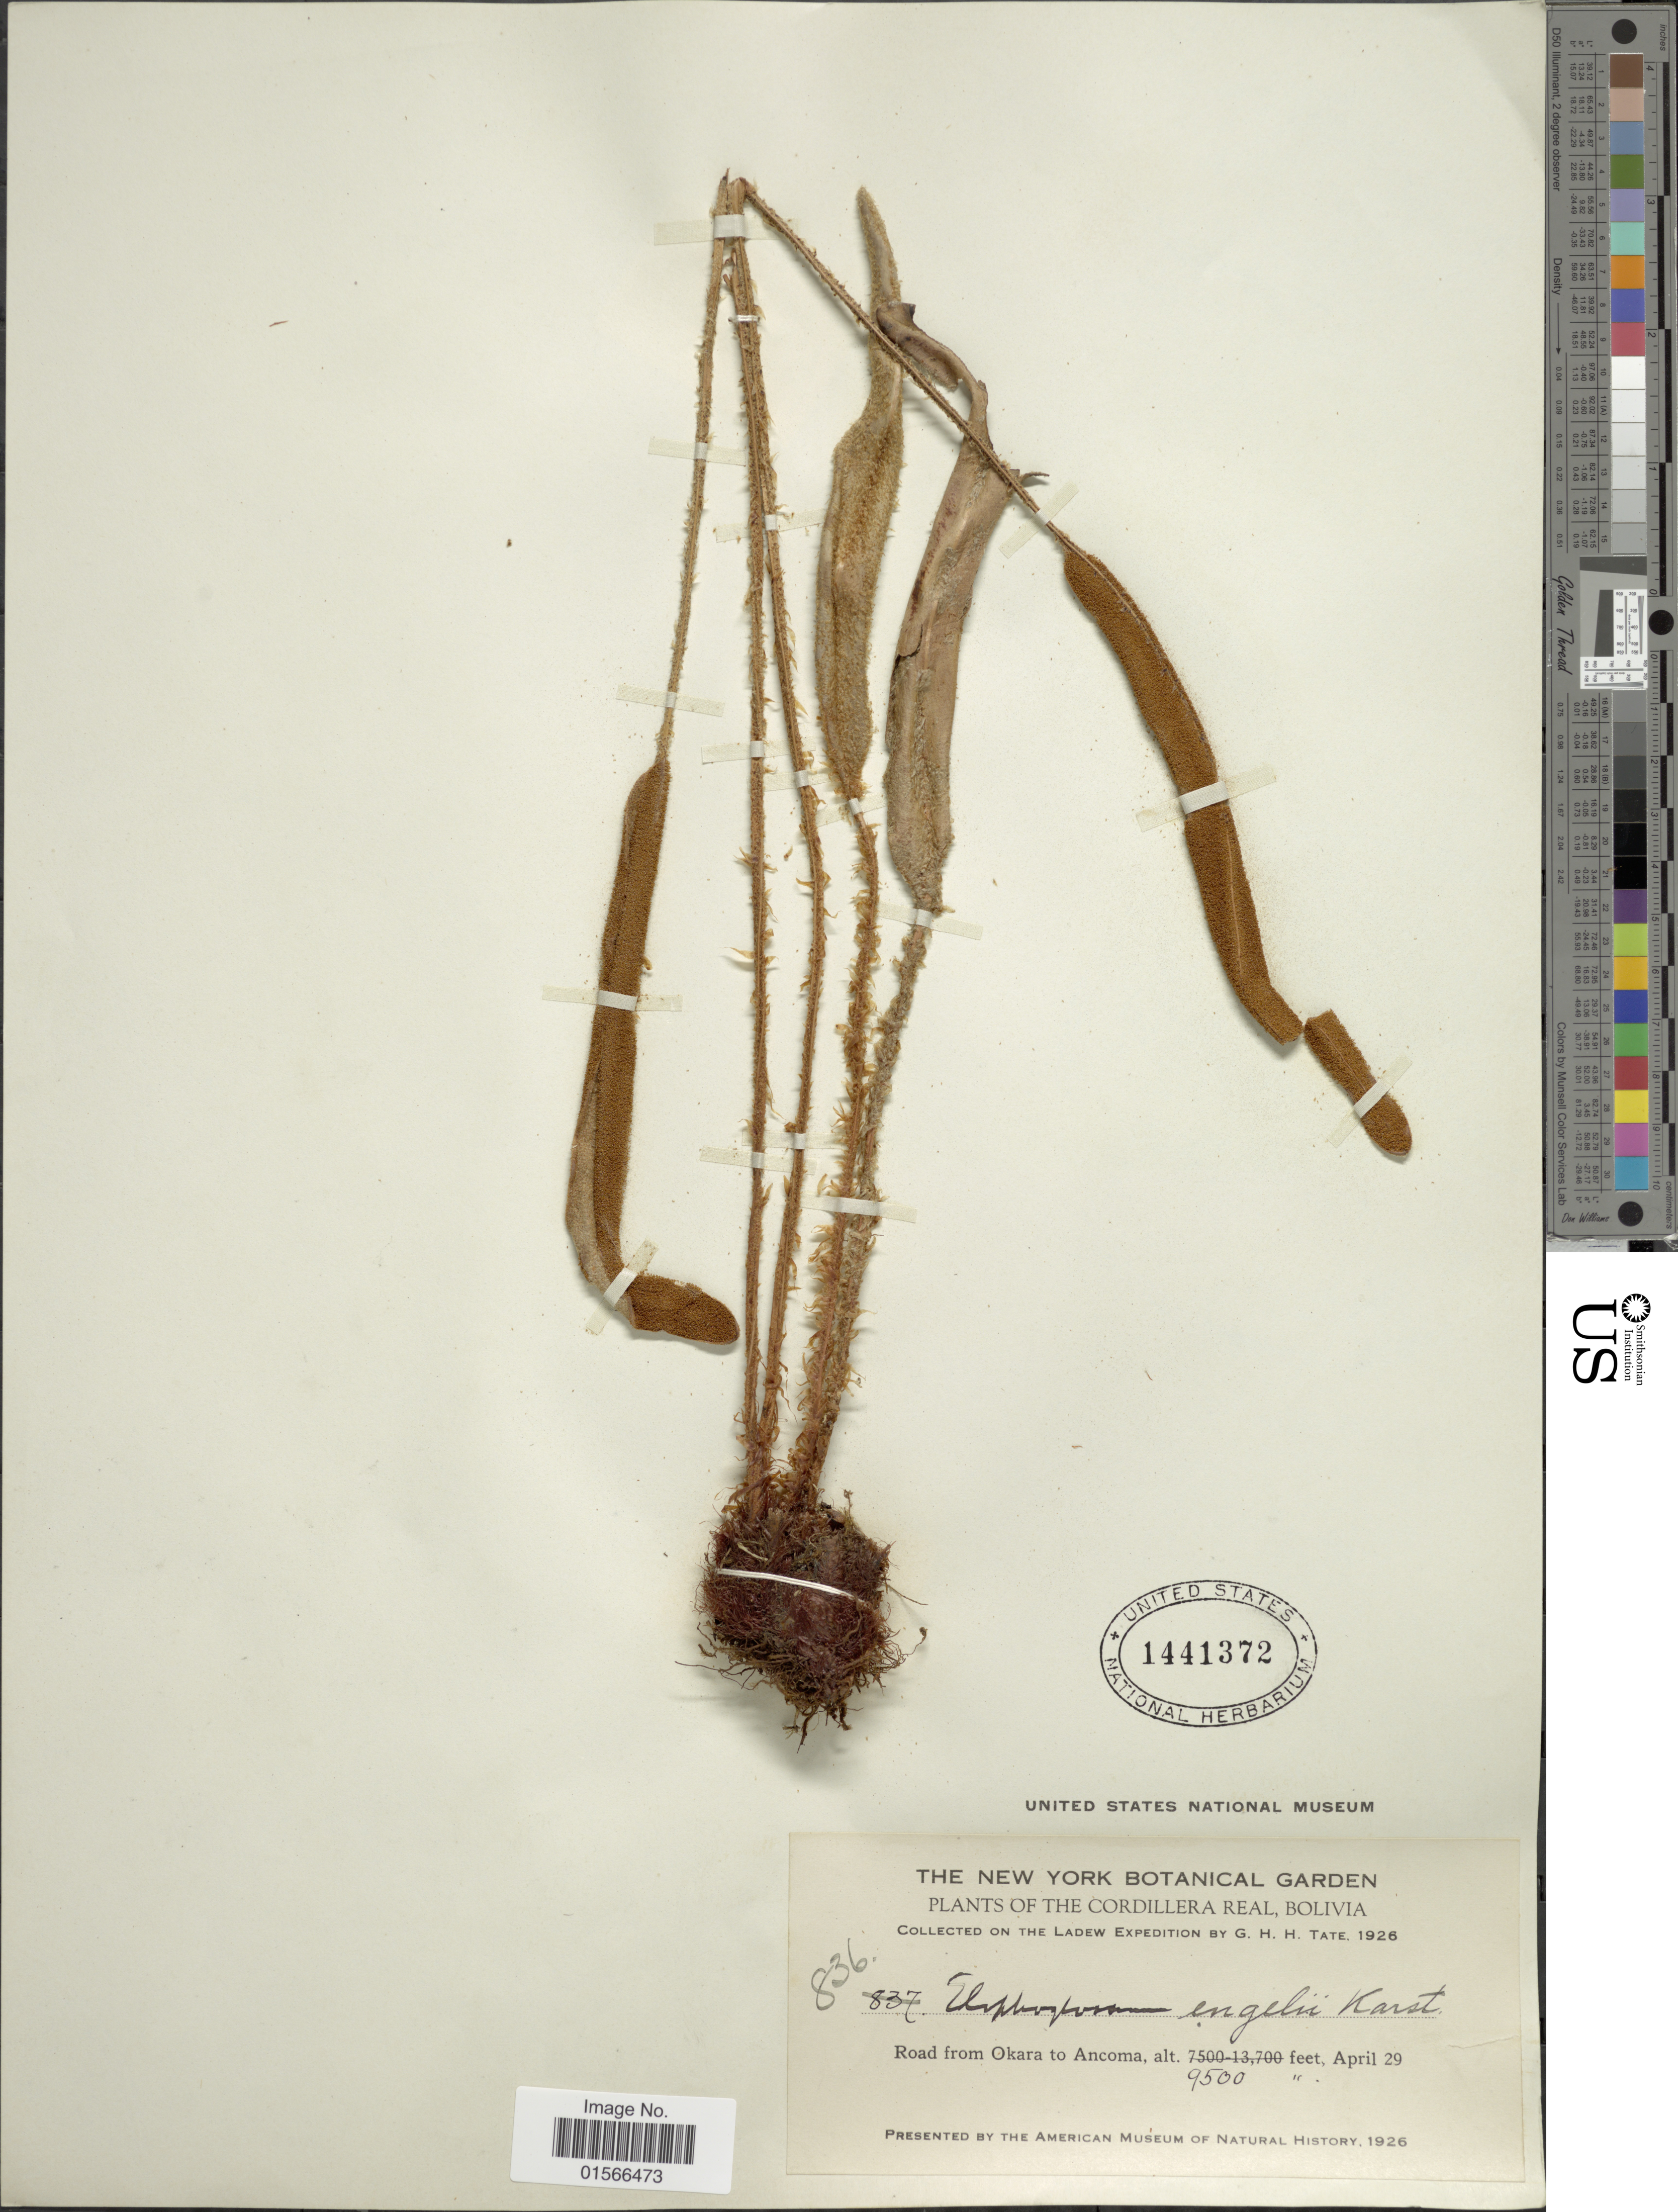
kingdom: Plantae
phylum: Tracheophyta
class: Polypodiopsida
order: Polypodiales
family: Dryopteridaceae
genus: Elaphoglossum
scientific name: Elaphoglossum ruficomum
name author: Mickel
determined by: Vasco, A.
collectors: G. H. H.Tate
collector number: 836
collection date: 1926-04-29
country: Bolivia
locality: The Cordillera Real, Road from Okara to Ancoma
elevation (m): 2896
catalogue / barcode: US 1441372